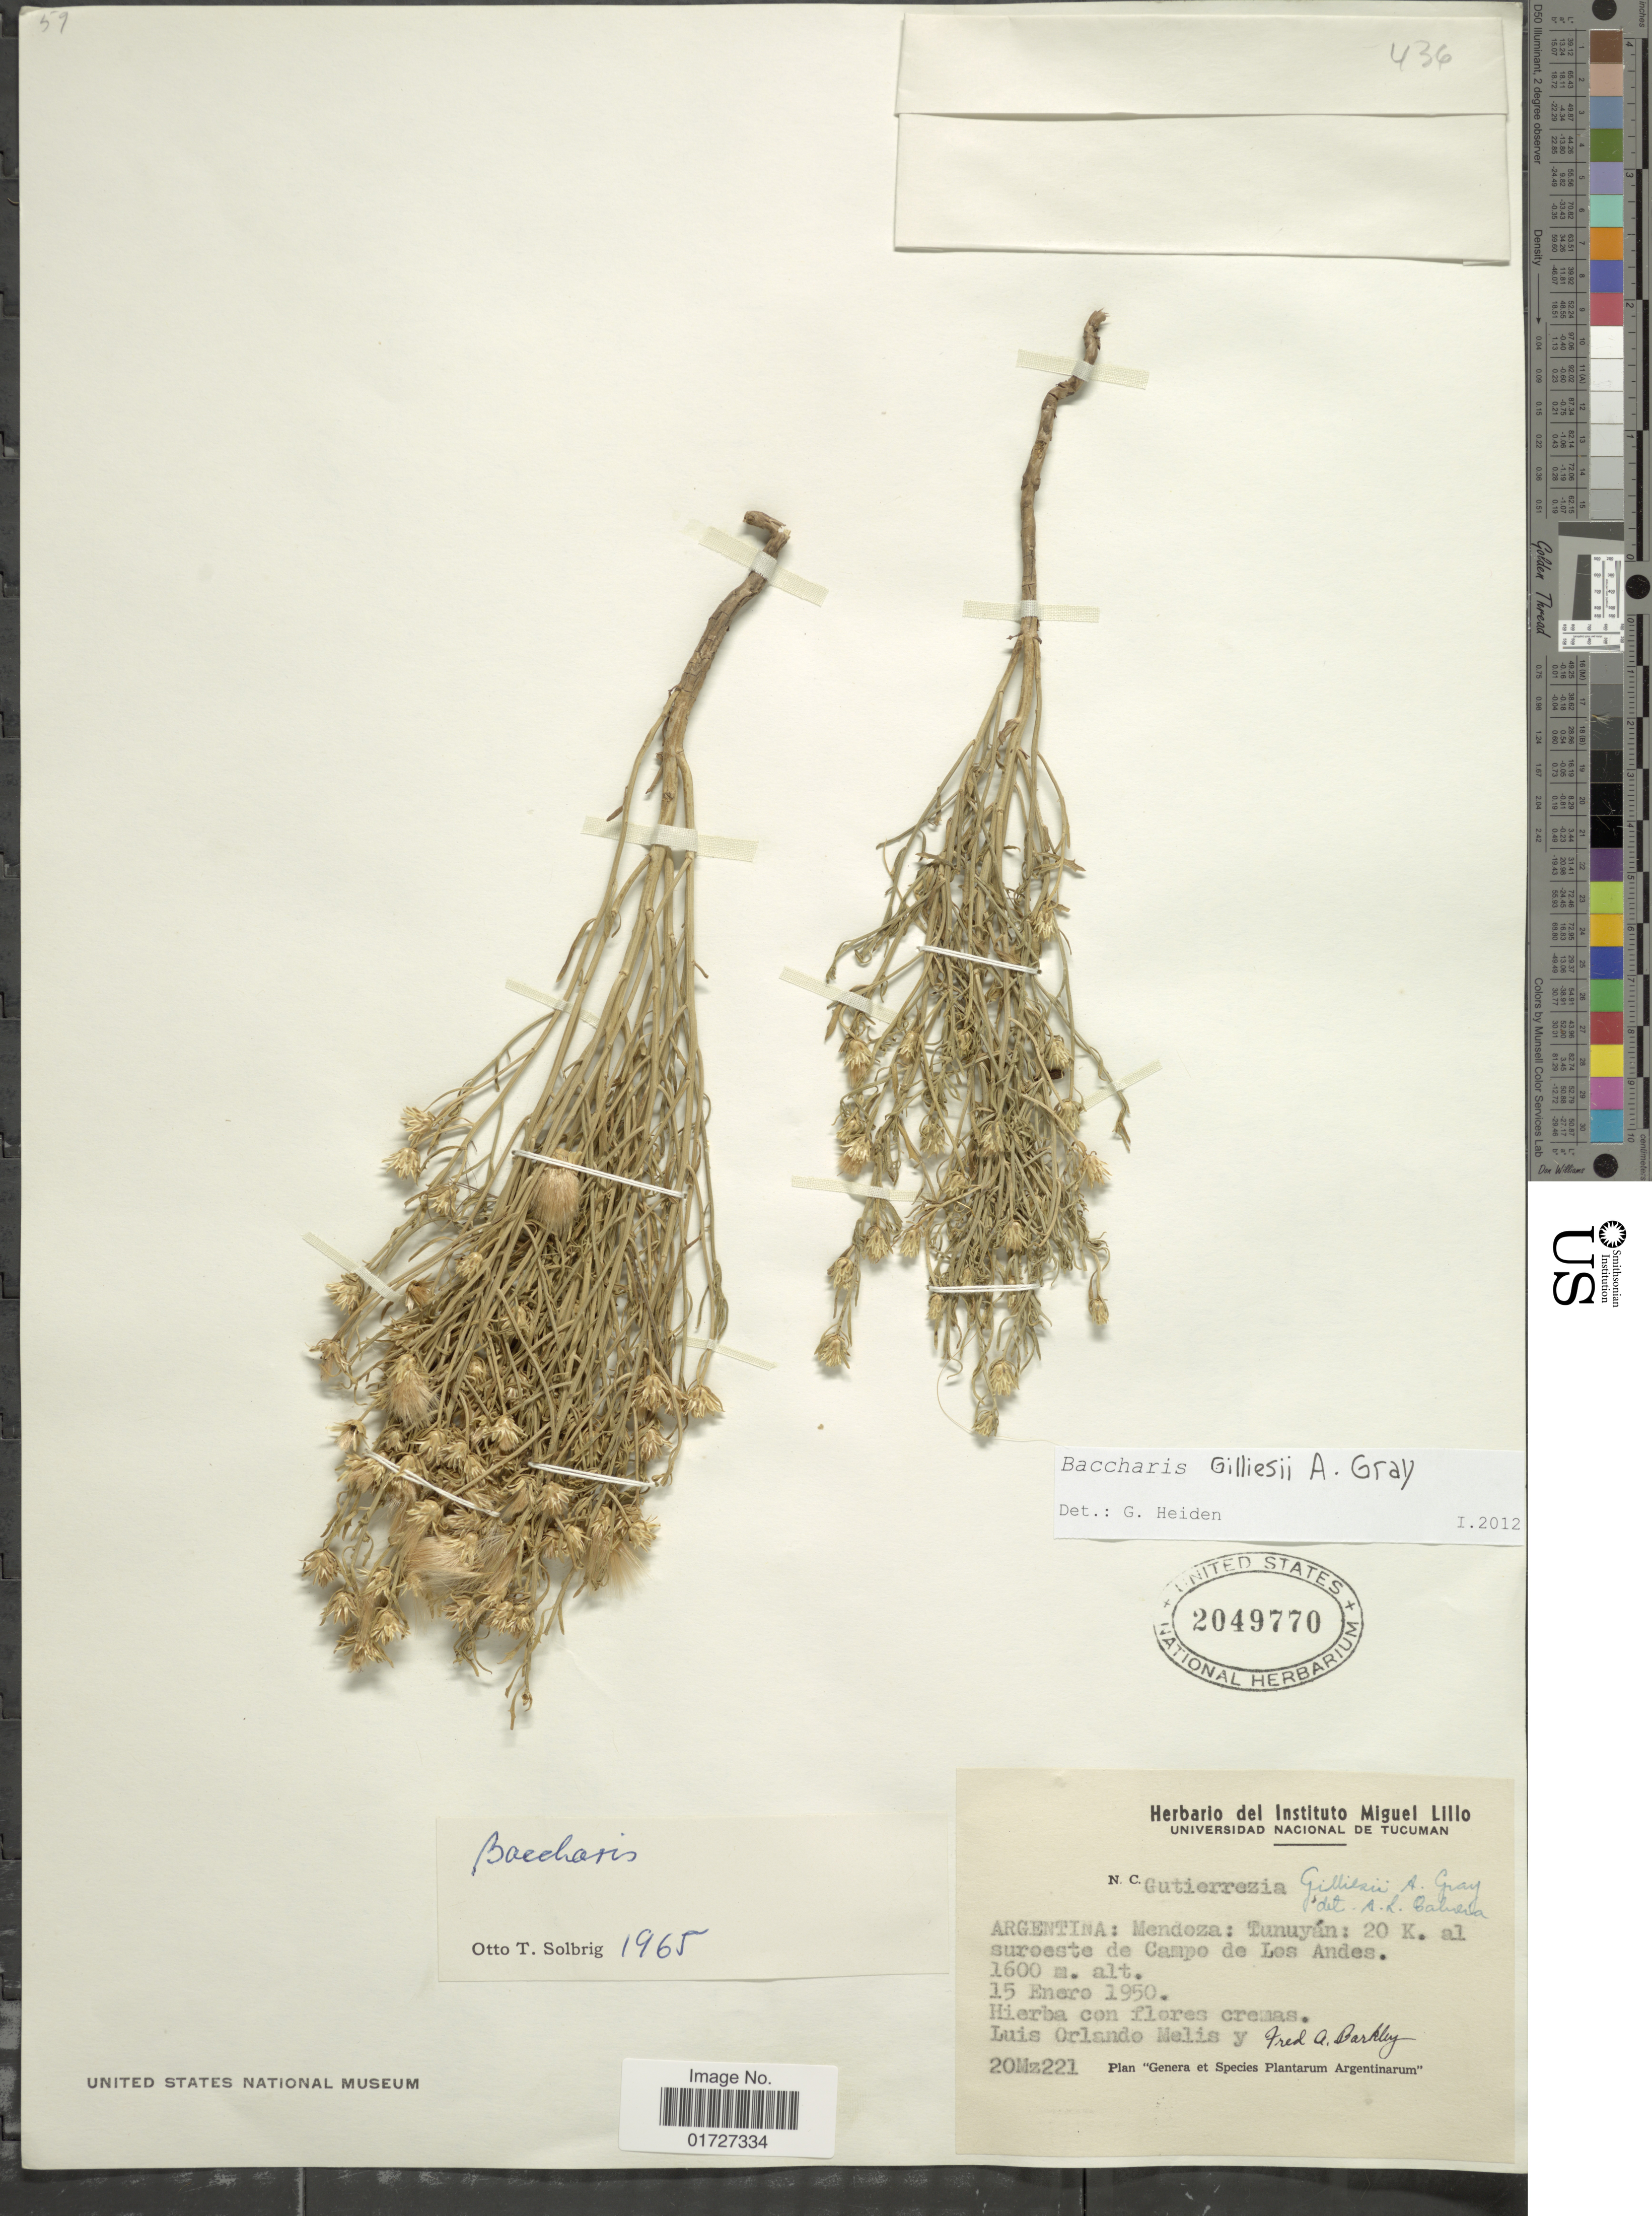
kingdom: Plantae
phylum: Tracheophyta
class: Magnoliopsida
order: Asterales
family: Asteraceae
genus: Baccharis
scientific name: Baccharis gilliesii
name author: A. Gray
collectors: L. Melis & F. A. Barkley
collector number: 20Mz221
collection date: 1950-01-15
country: Argentina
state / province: Mendoza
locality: Tunuyan, 20 k al suroeste de Campo de Los Andes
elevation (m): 1600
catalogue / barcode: US 2049770